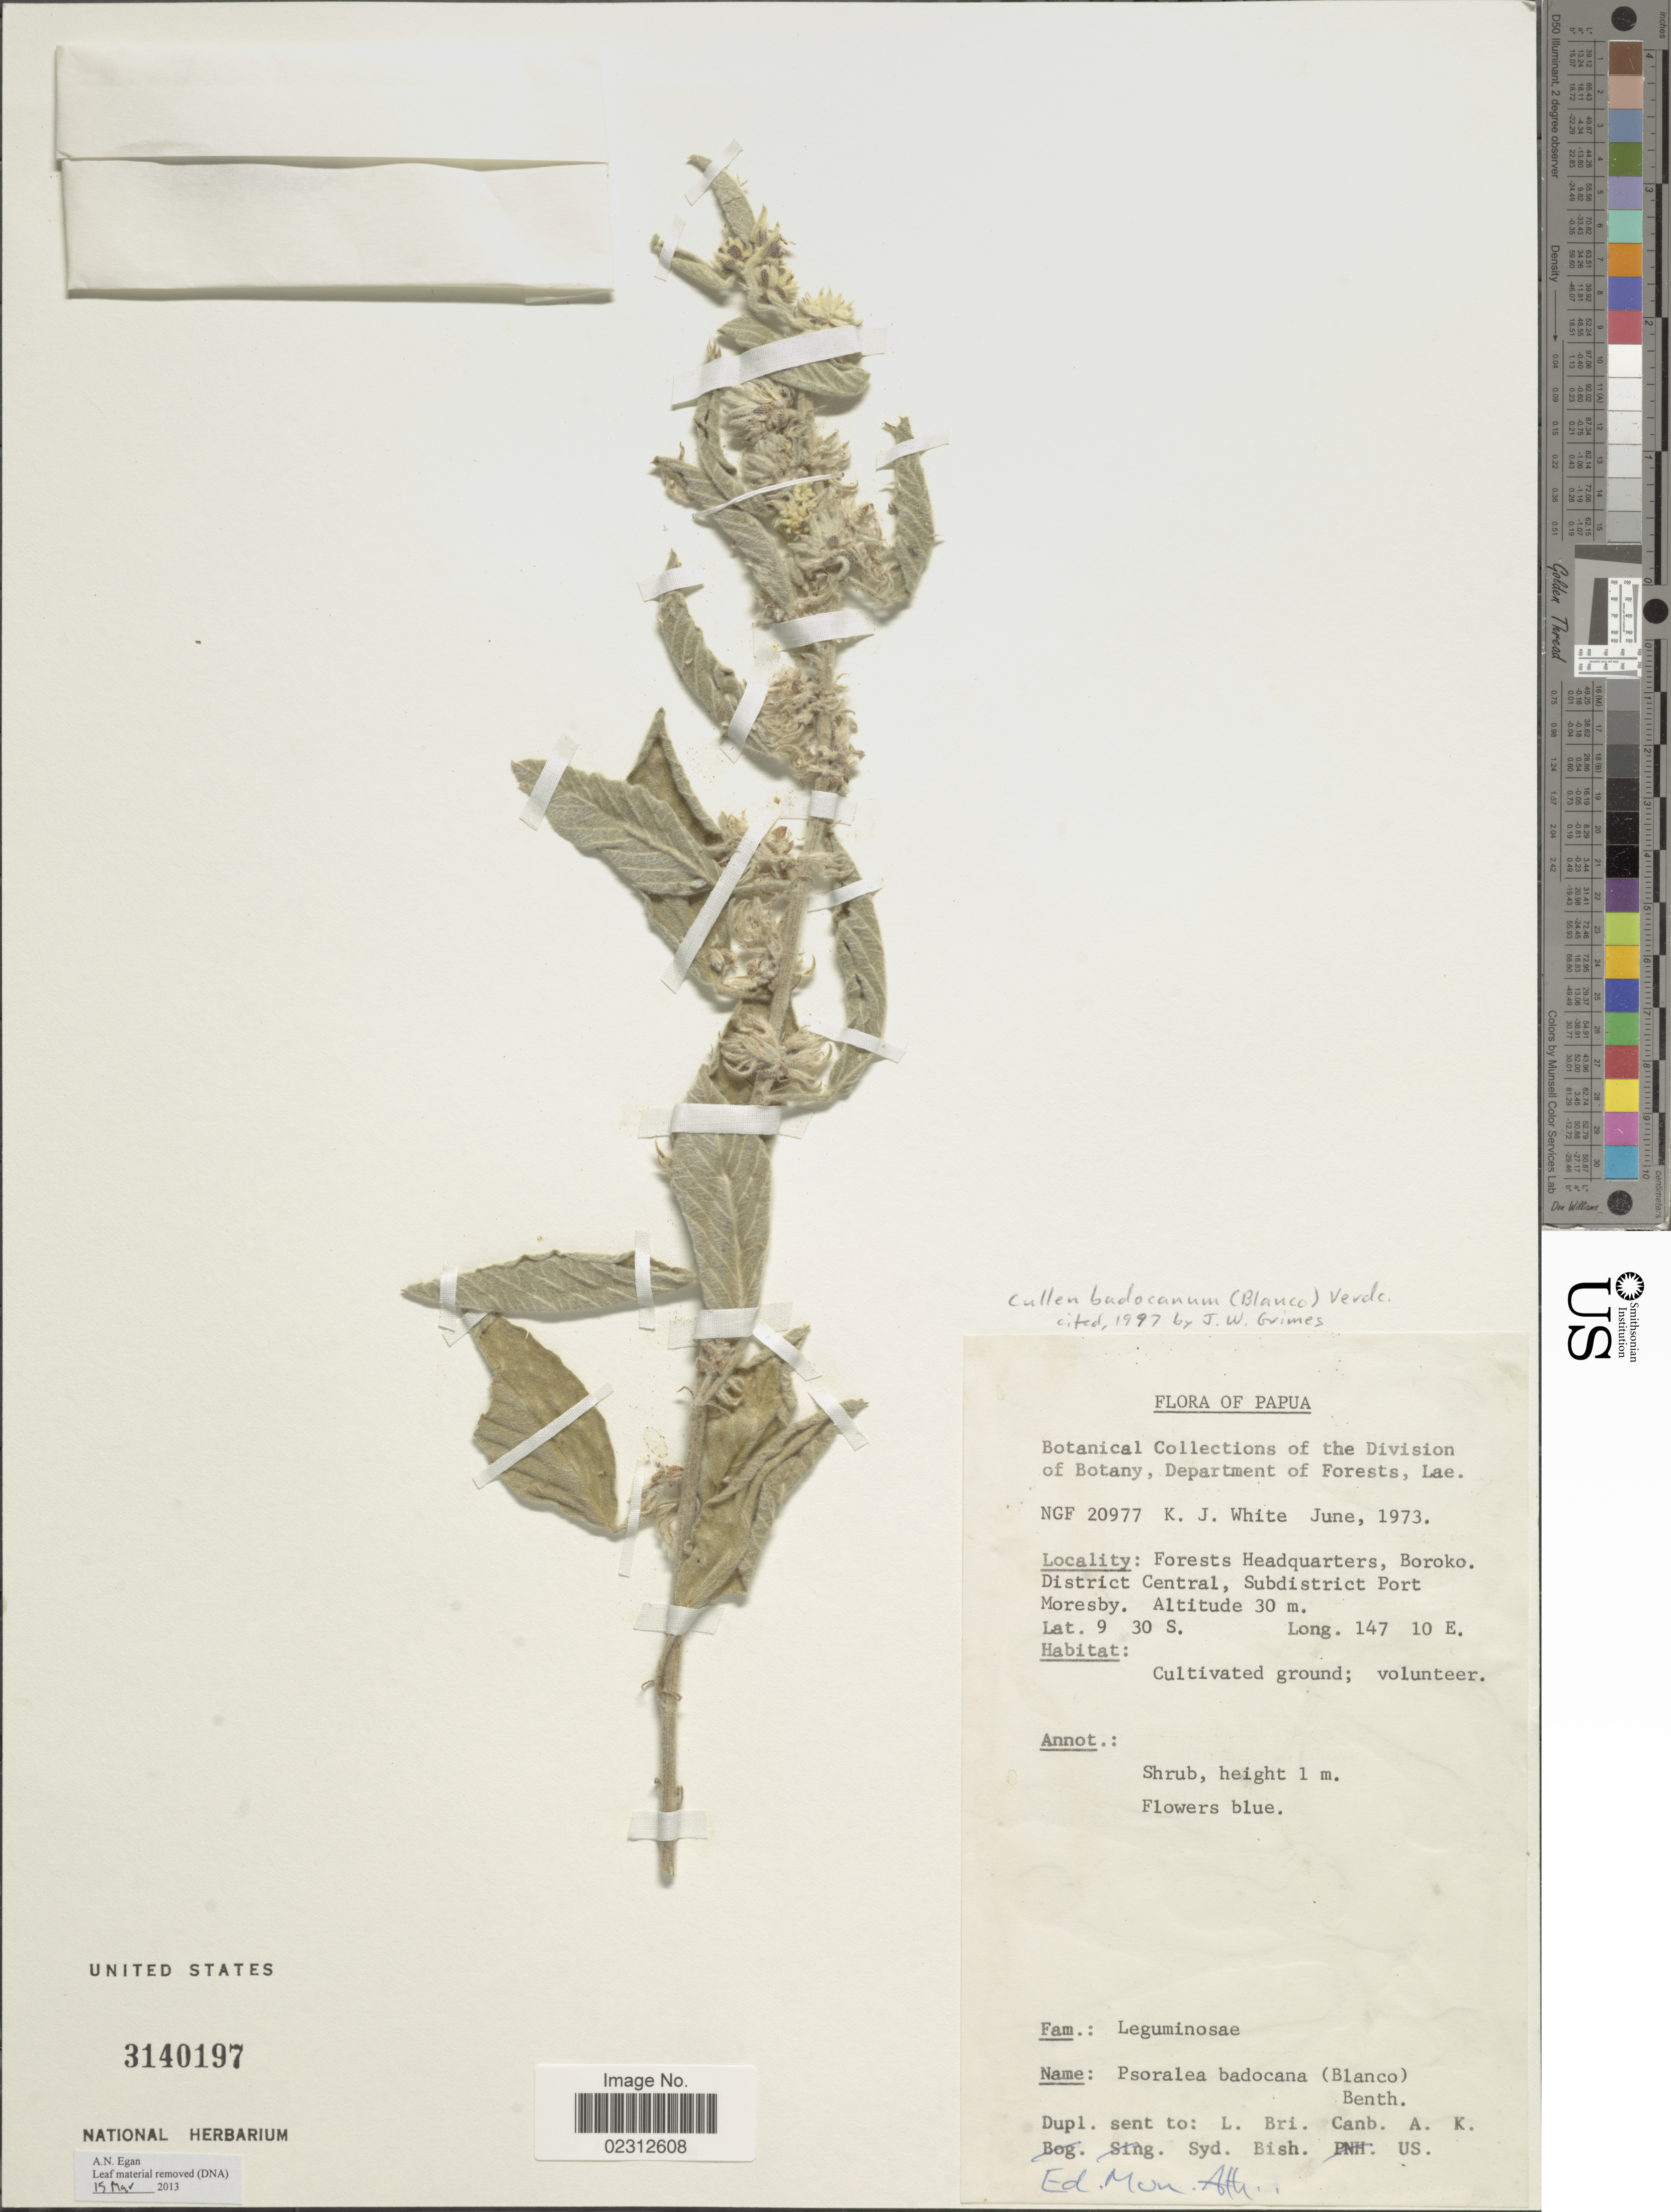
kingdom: Plantae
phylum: Tracheophyta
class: Magnoliopsida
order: Fabales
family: Fabaceae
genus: Cullen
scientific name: Cullen badocanum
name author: (Blanco) Verdc.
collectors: K. J. White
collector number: NGF20977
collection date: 1973-06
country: Papua New Guinea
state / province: Central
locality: Papua, Forests Headquarters, Boroko. District Central, Subdistrict Port Moresby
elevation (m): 30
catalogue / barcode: US 3140197